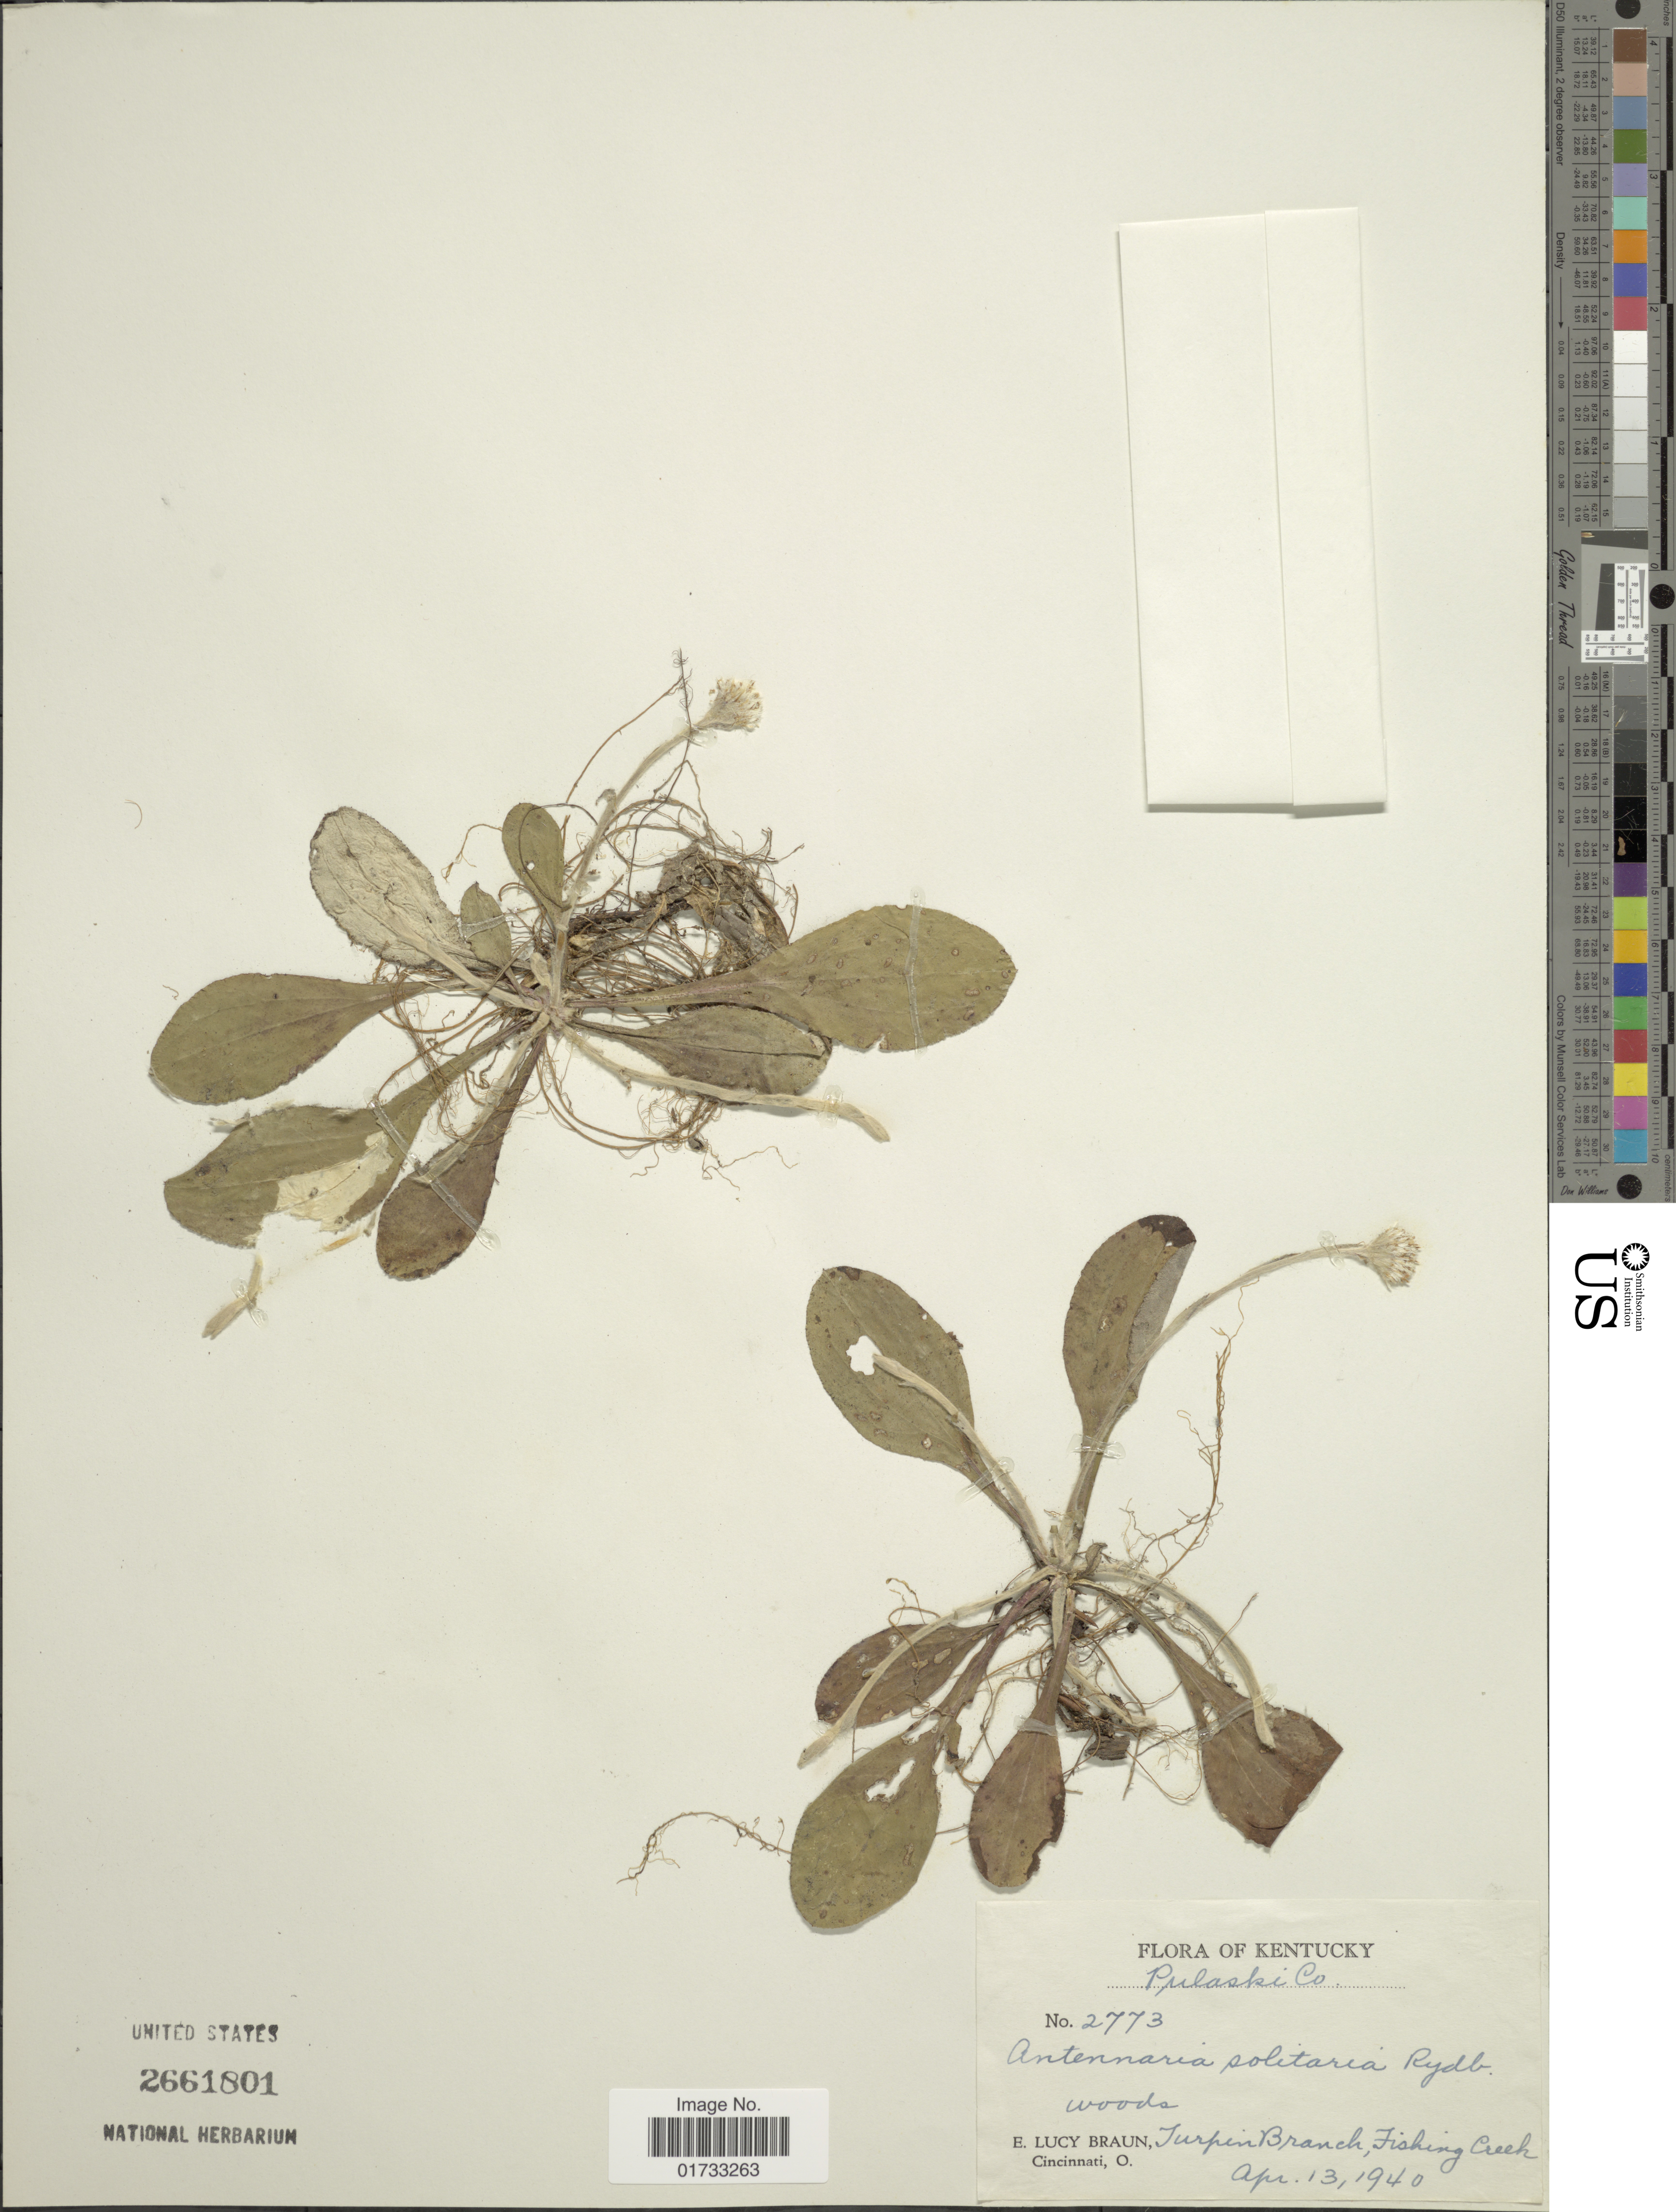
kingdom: Plantae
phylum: Tracheophyta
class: Magnoliopsida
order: Asterales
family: Asteraceae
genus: Antennaria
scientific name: Antennaria solitaria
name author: Rydb.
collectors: E. L. Braun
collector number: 2773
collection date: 1940-04-13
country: United States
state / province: Kentucky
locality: Pulaski Co., woods, Turpin Branch, Fishing Creek, Cincinnati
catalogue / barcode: US 2661801